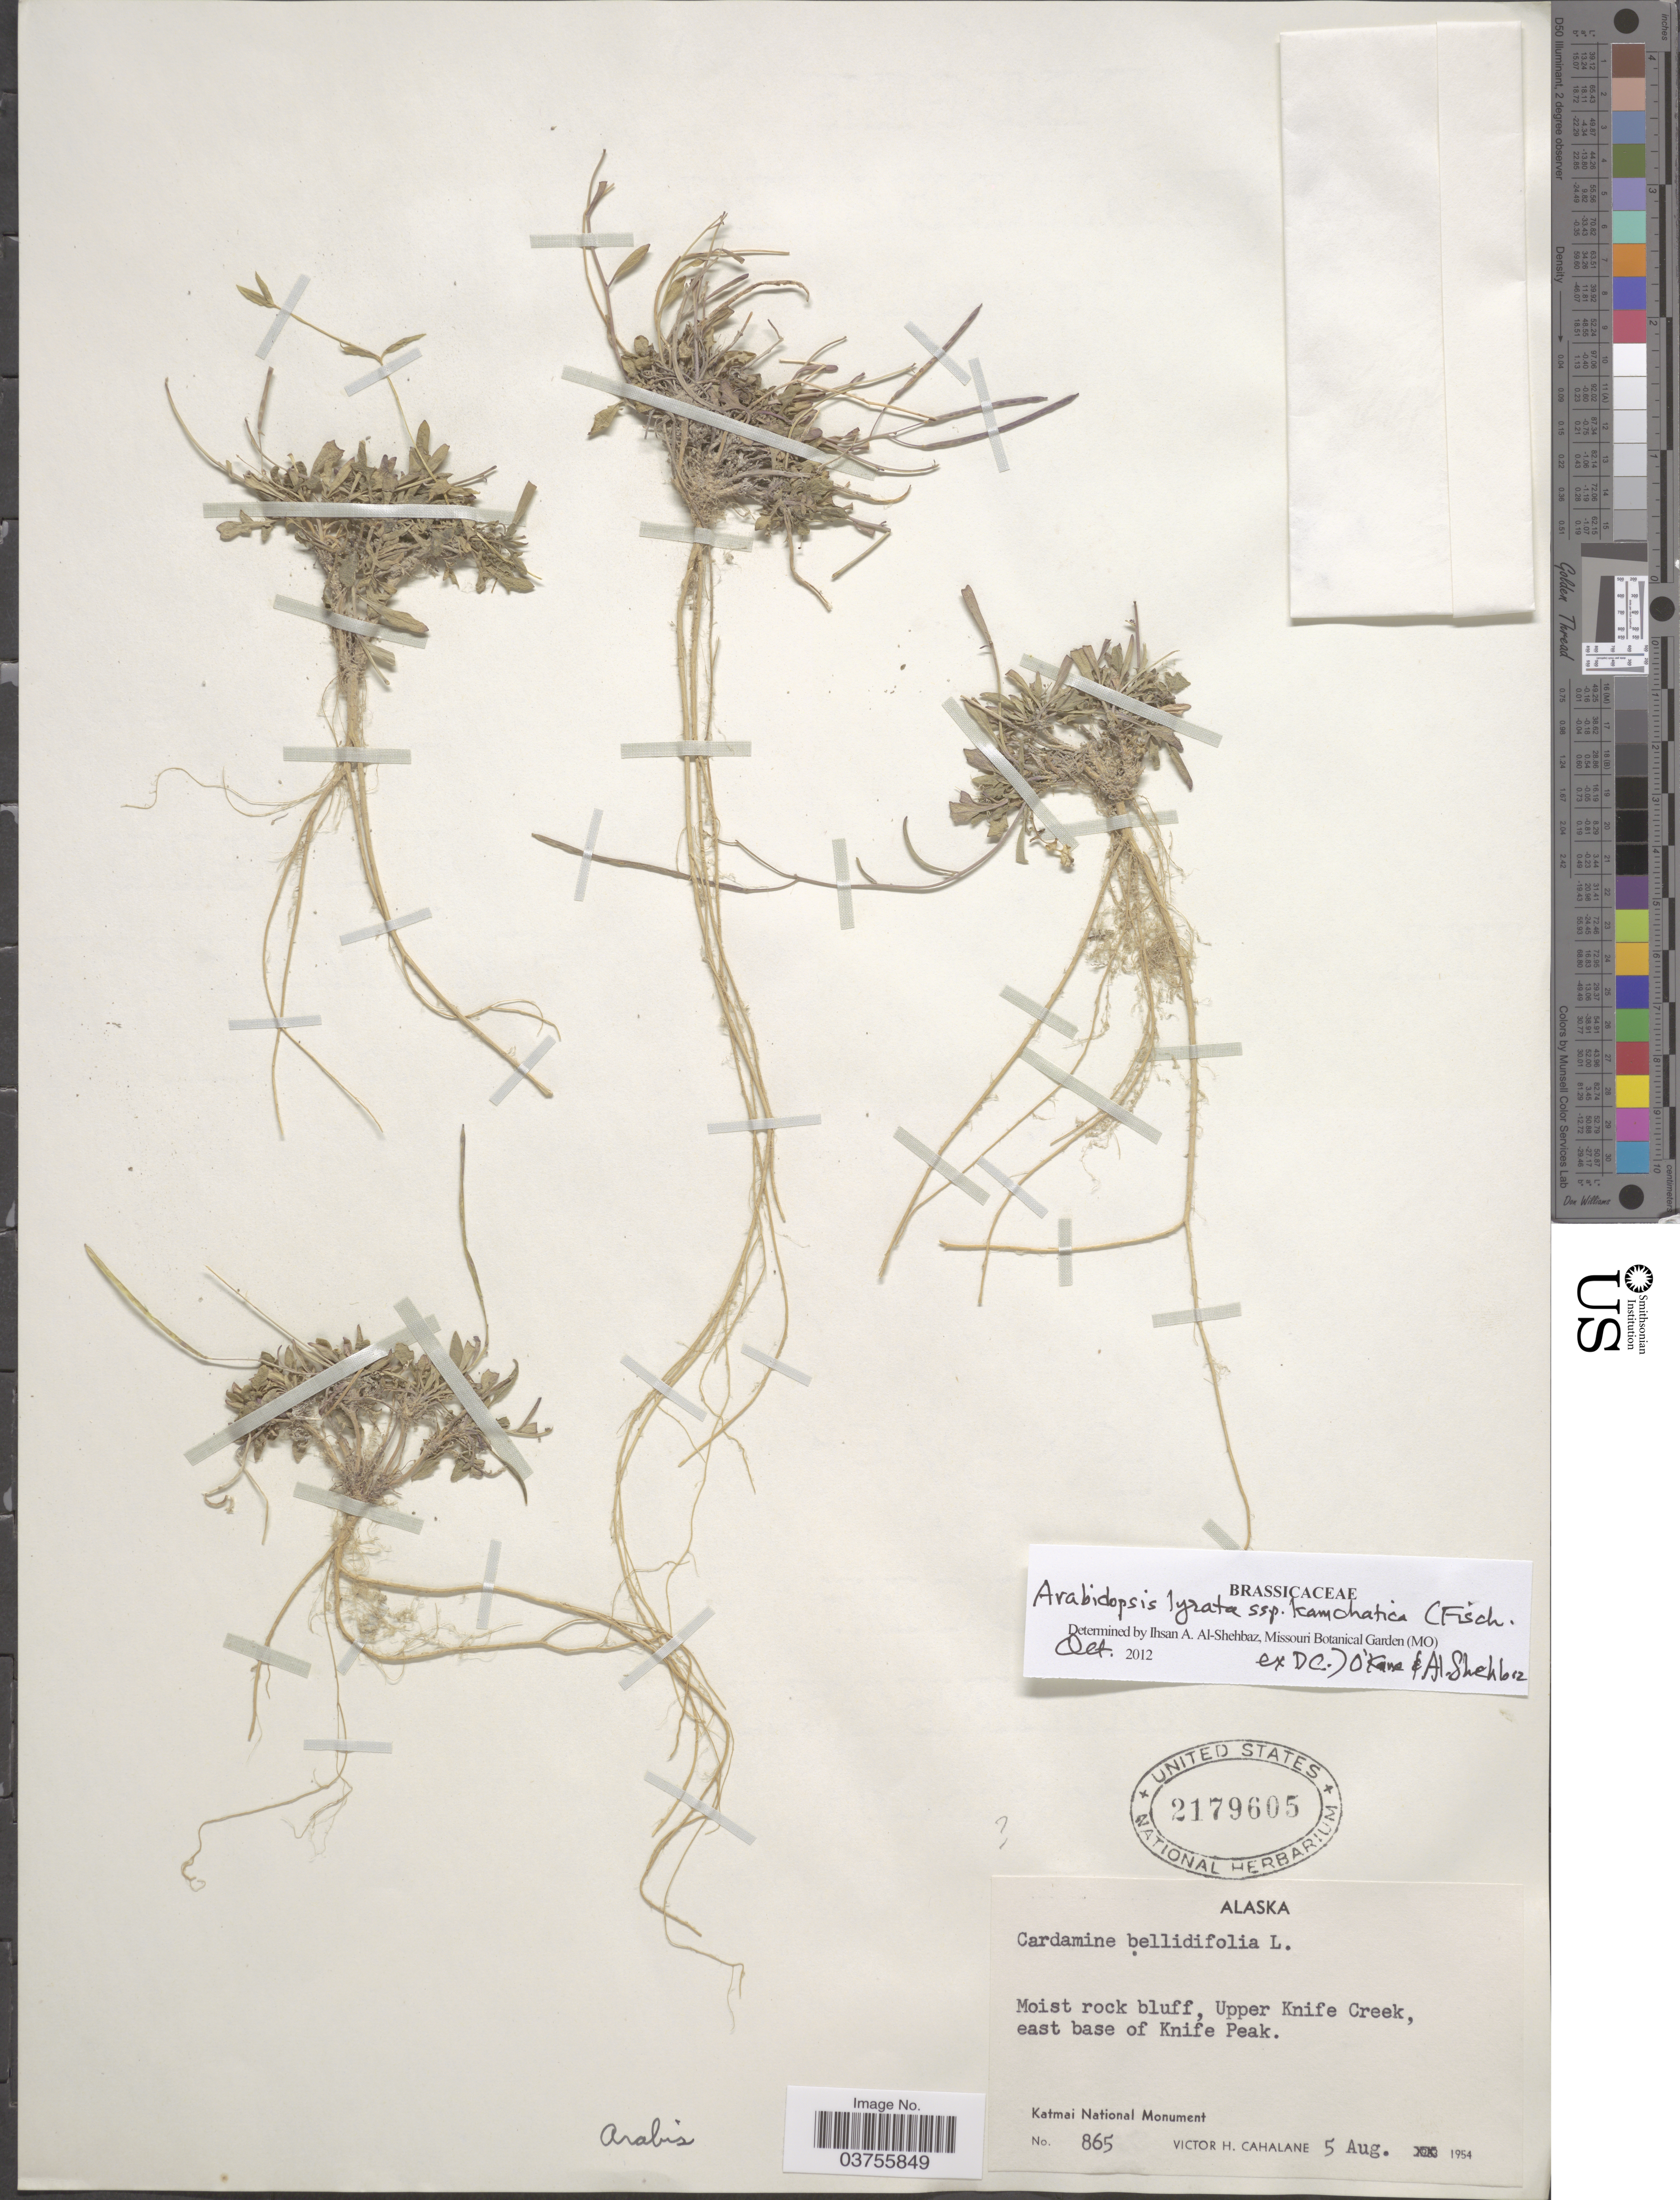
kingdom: Plantae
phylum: Tracheophyta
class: Magnoliopsida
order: Brassicales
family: Brassicaceae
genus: Arabidopsis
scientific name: Arabidopsis lyrata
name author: (L.) O'Kane & Al-Shehbaz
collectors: V. Cahalane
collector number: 865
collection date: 1954-08-05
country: United States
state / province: Alaska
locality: Upper Knife Creek, east base of Knife Peak. Katmai National Monument.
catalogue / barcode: US 2179605